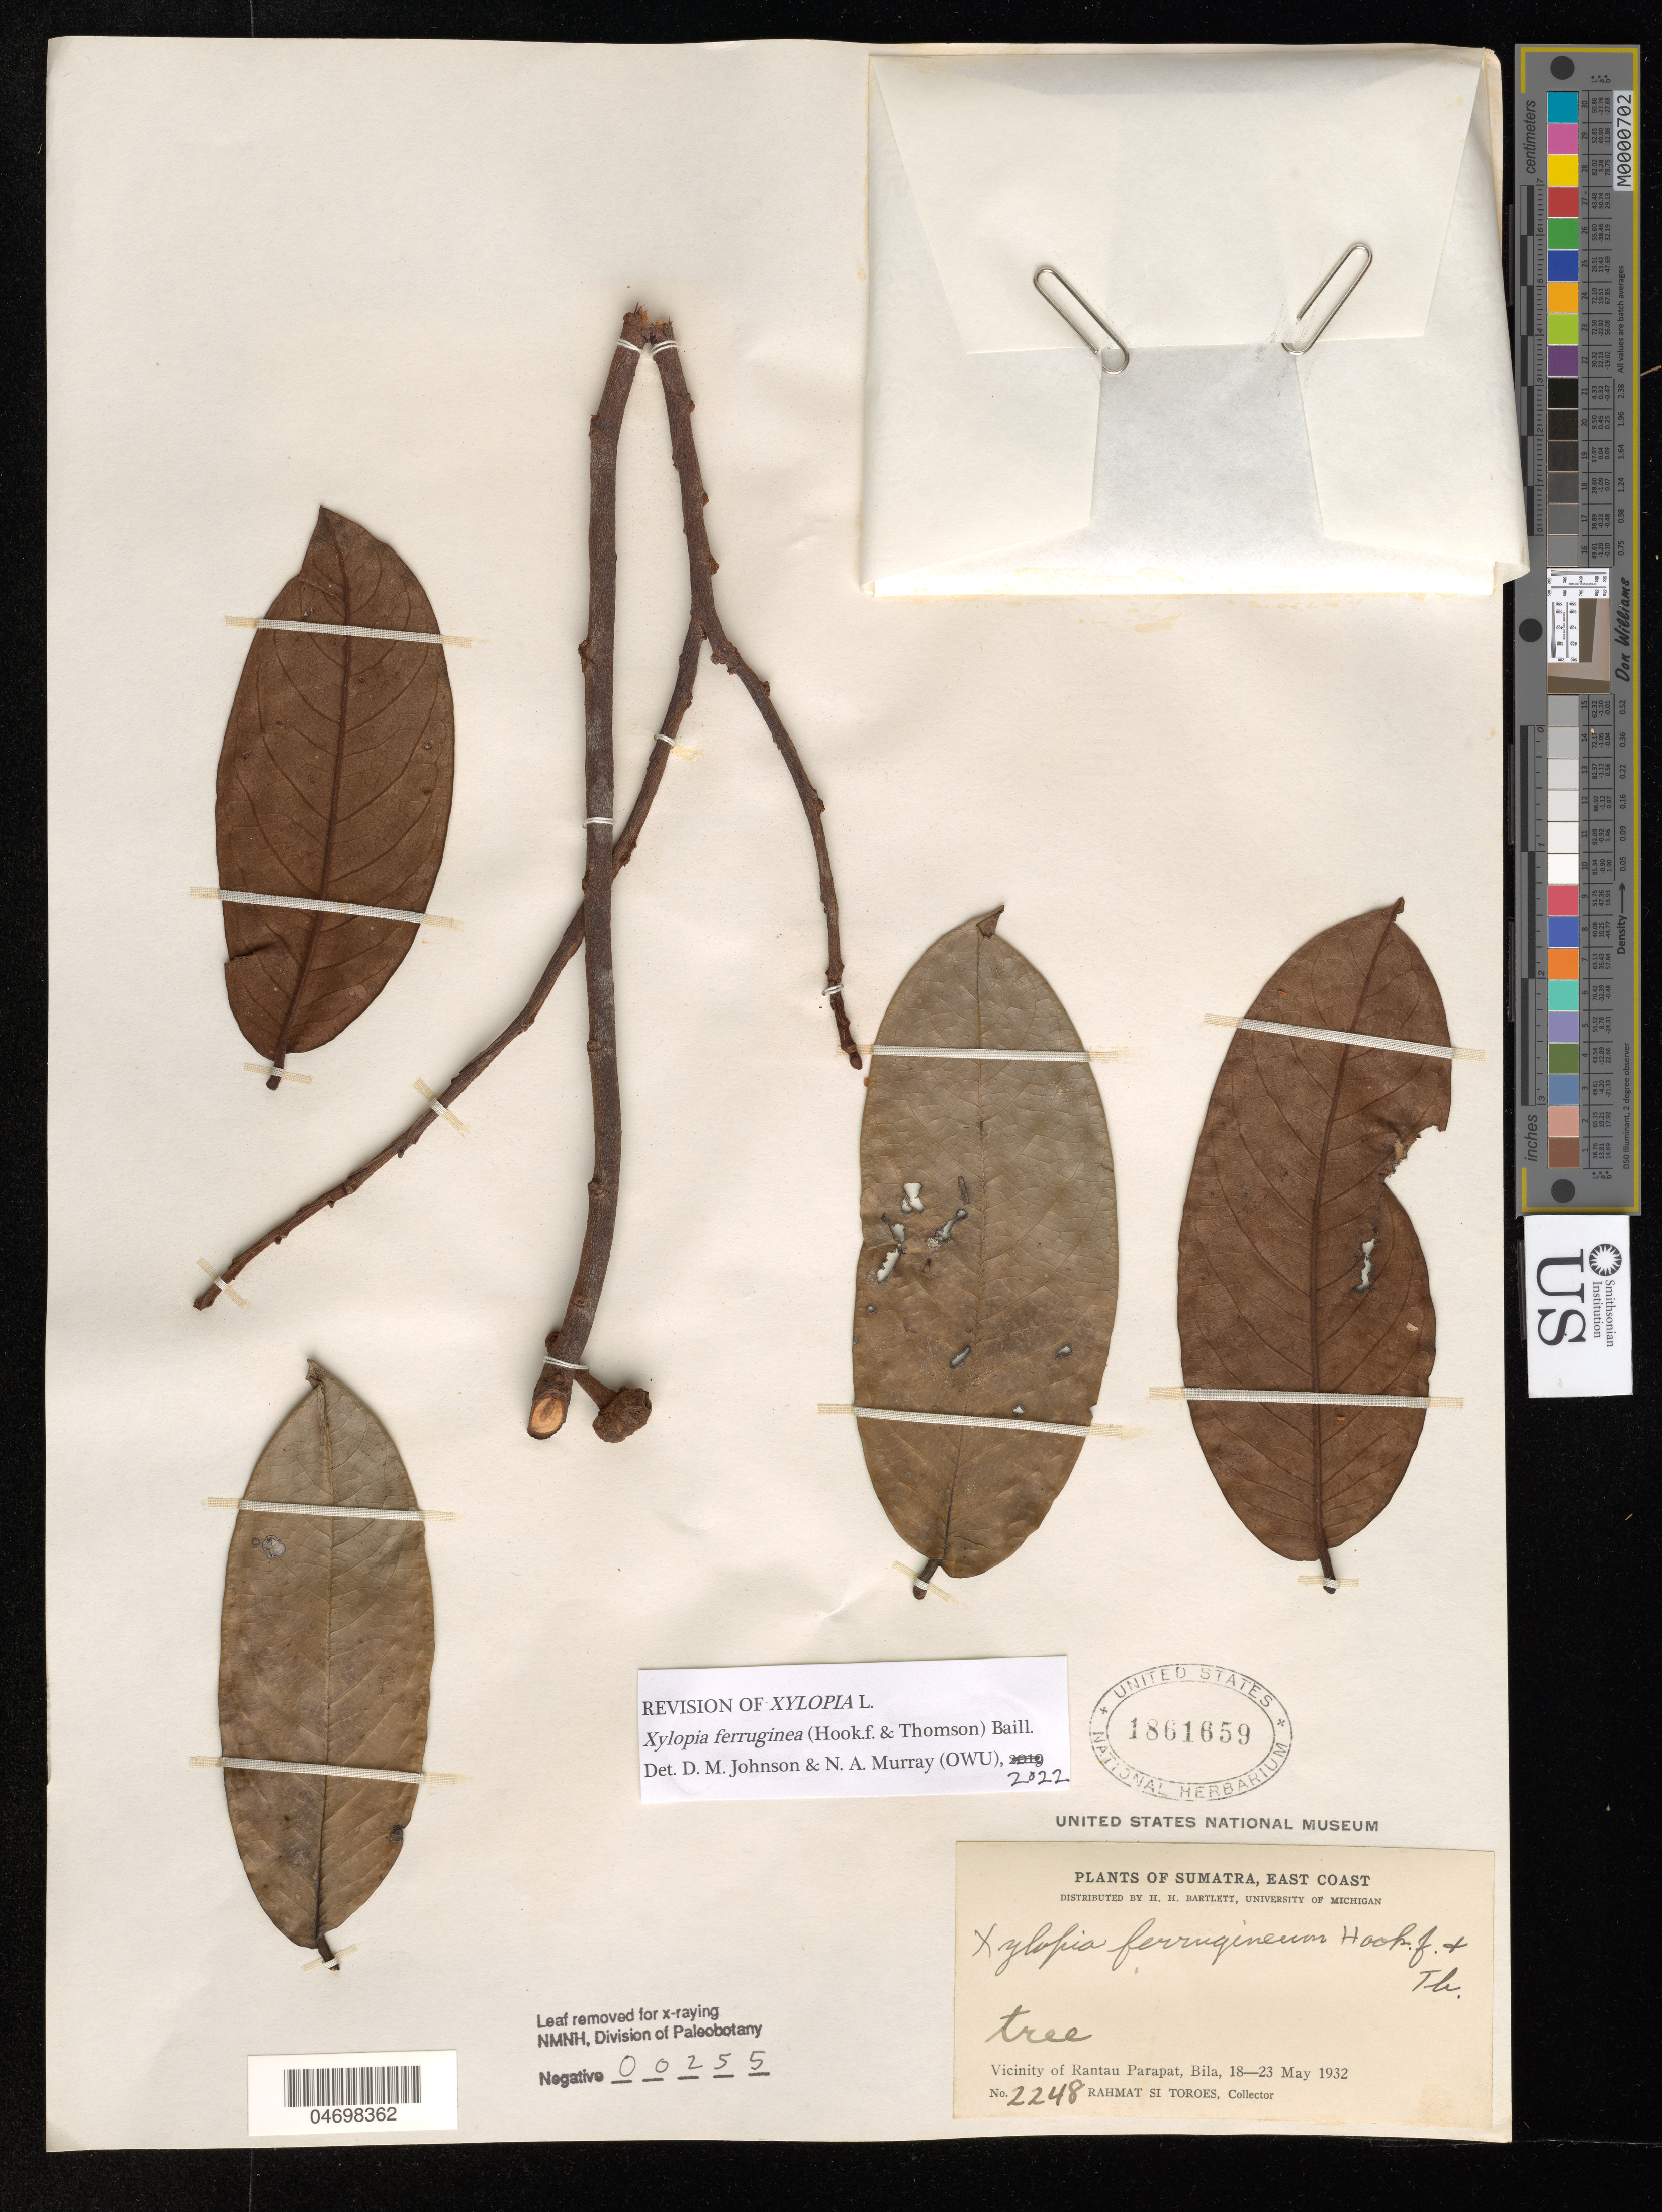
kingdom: Plantae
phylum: Tracheophyta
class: Magnoliopsida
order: Magnoliales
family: Annonaceae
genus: Xylopia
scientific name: Xylopia ferruginea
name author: (Hook. f. & Thomson) Baill.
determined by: Johnson, D. M.; Murray, N. A.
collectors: Rahmat Si Boeea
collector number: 2248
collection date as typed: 18-23 May 1932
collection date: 1932-05-18/1932-05-23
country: Indonesia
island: Sumatra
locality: vicinity Rantau Parapat, Bila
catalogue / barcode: US 1861659